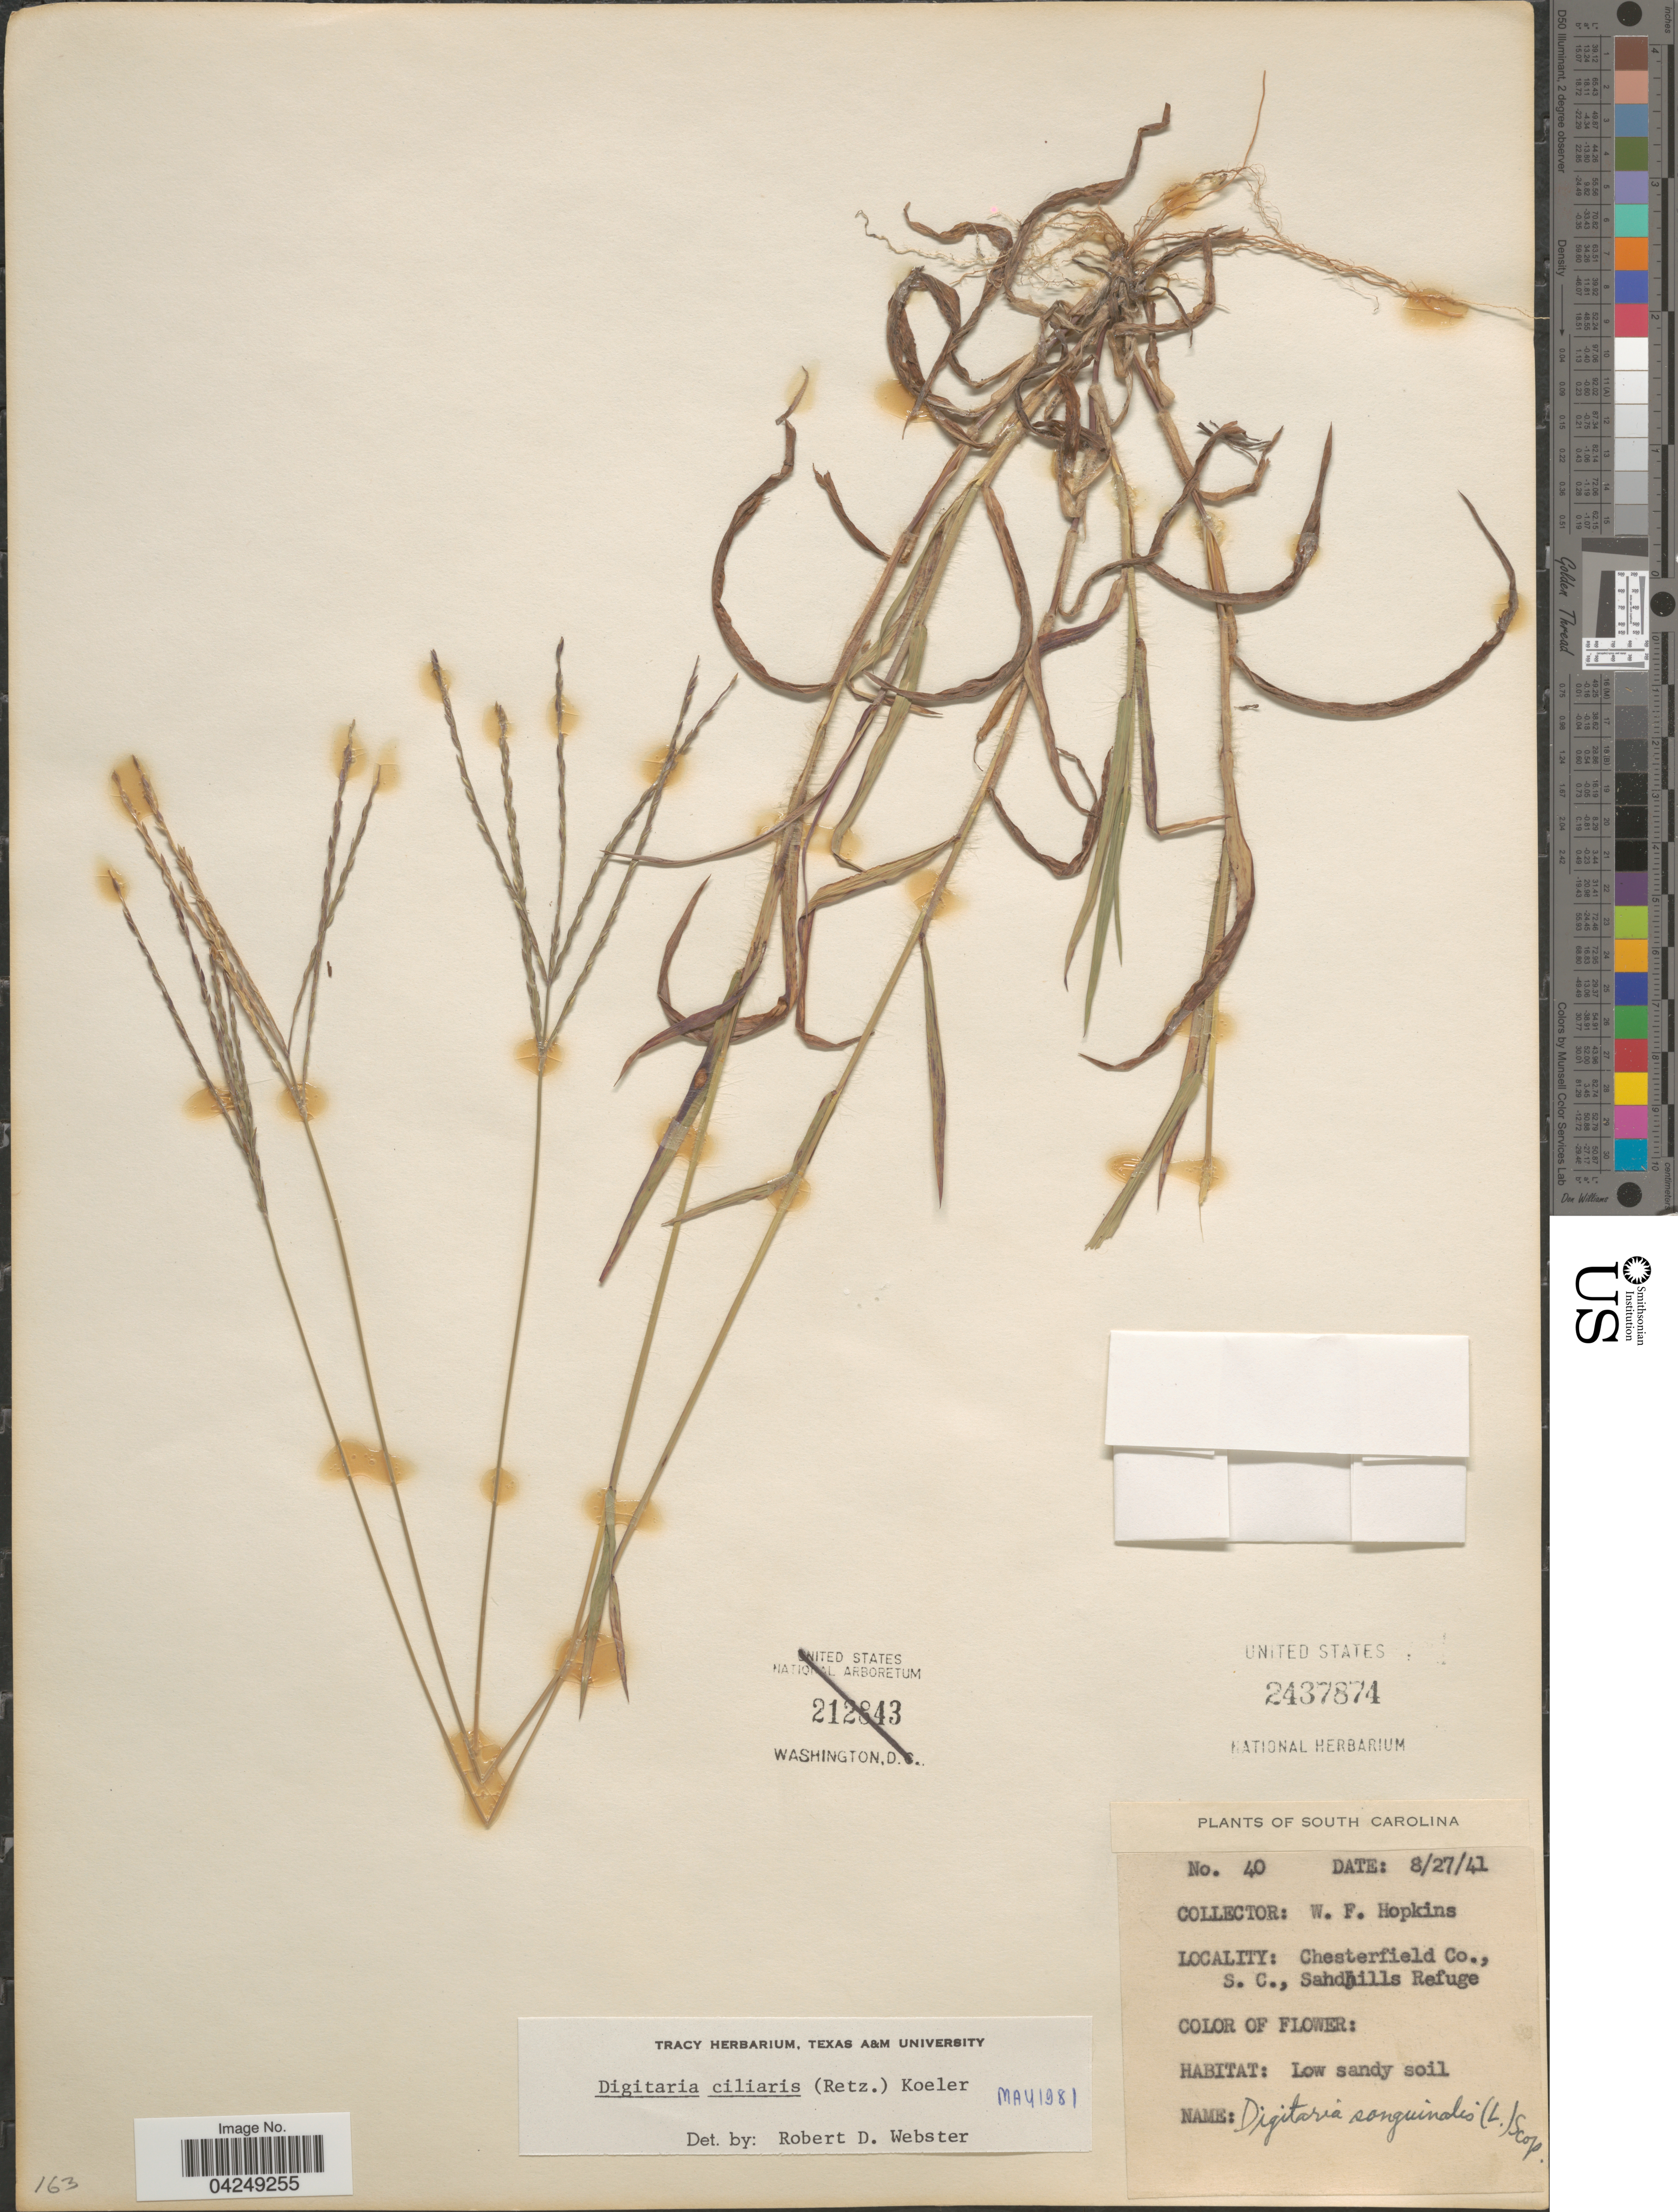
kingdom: Plantae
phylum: Tracheophyta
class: Liliopsida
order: Poales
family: Poaceae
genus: Digitaria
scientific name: Digitaria ciliaris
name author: (Retz.) Koeler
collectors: W. Hopkins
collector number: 40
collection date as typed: Transcribed d/m/y: 27/8/41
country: United States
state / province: South Carolina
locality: Chersterfield Co., Sandhills Refuge.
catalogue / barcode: US 2437874